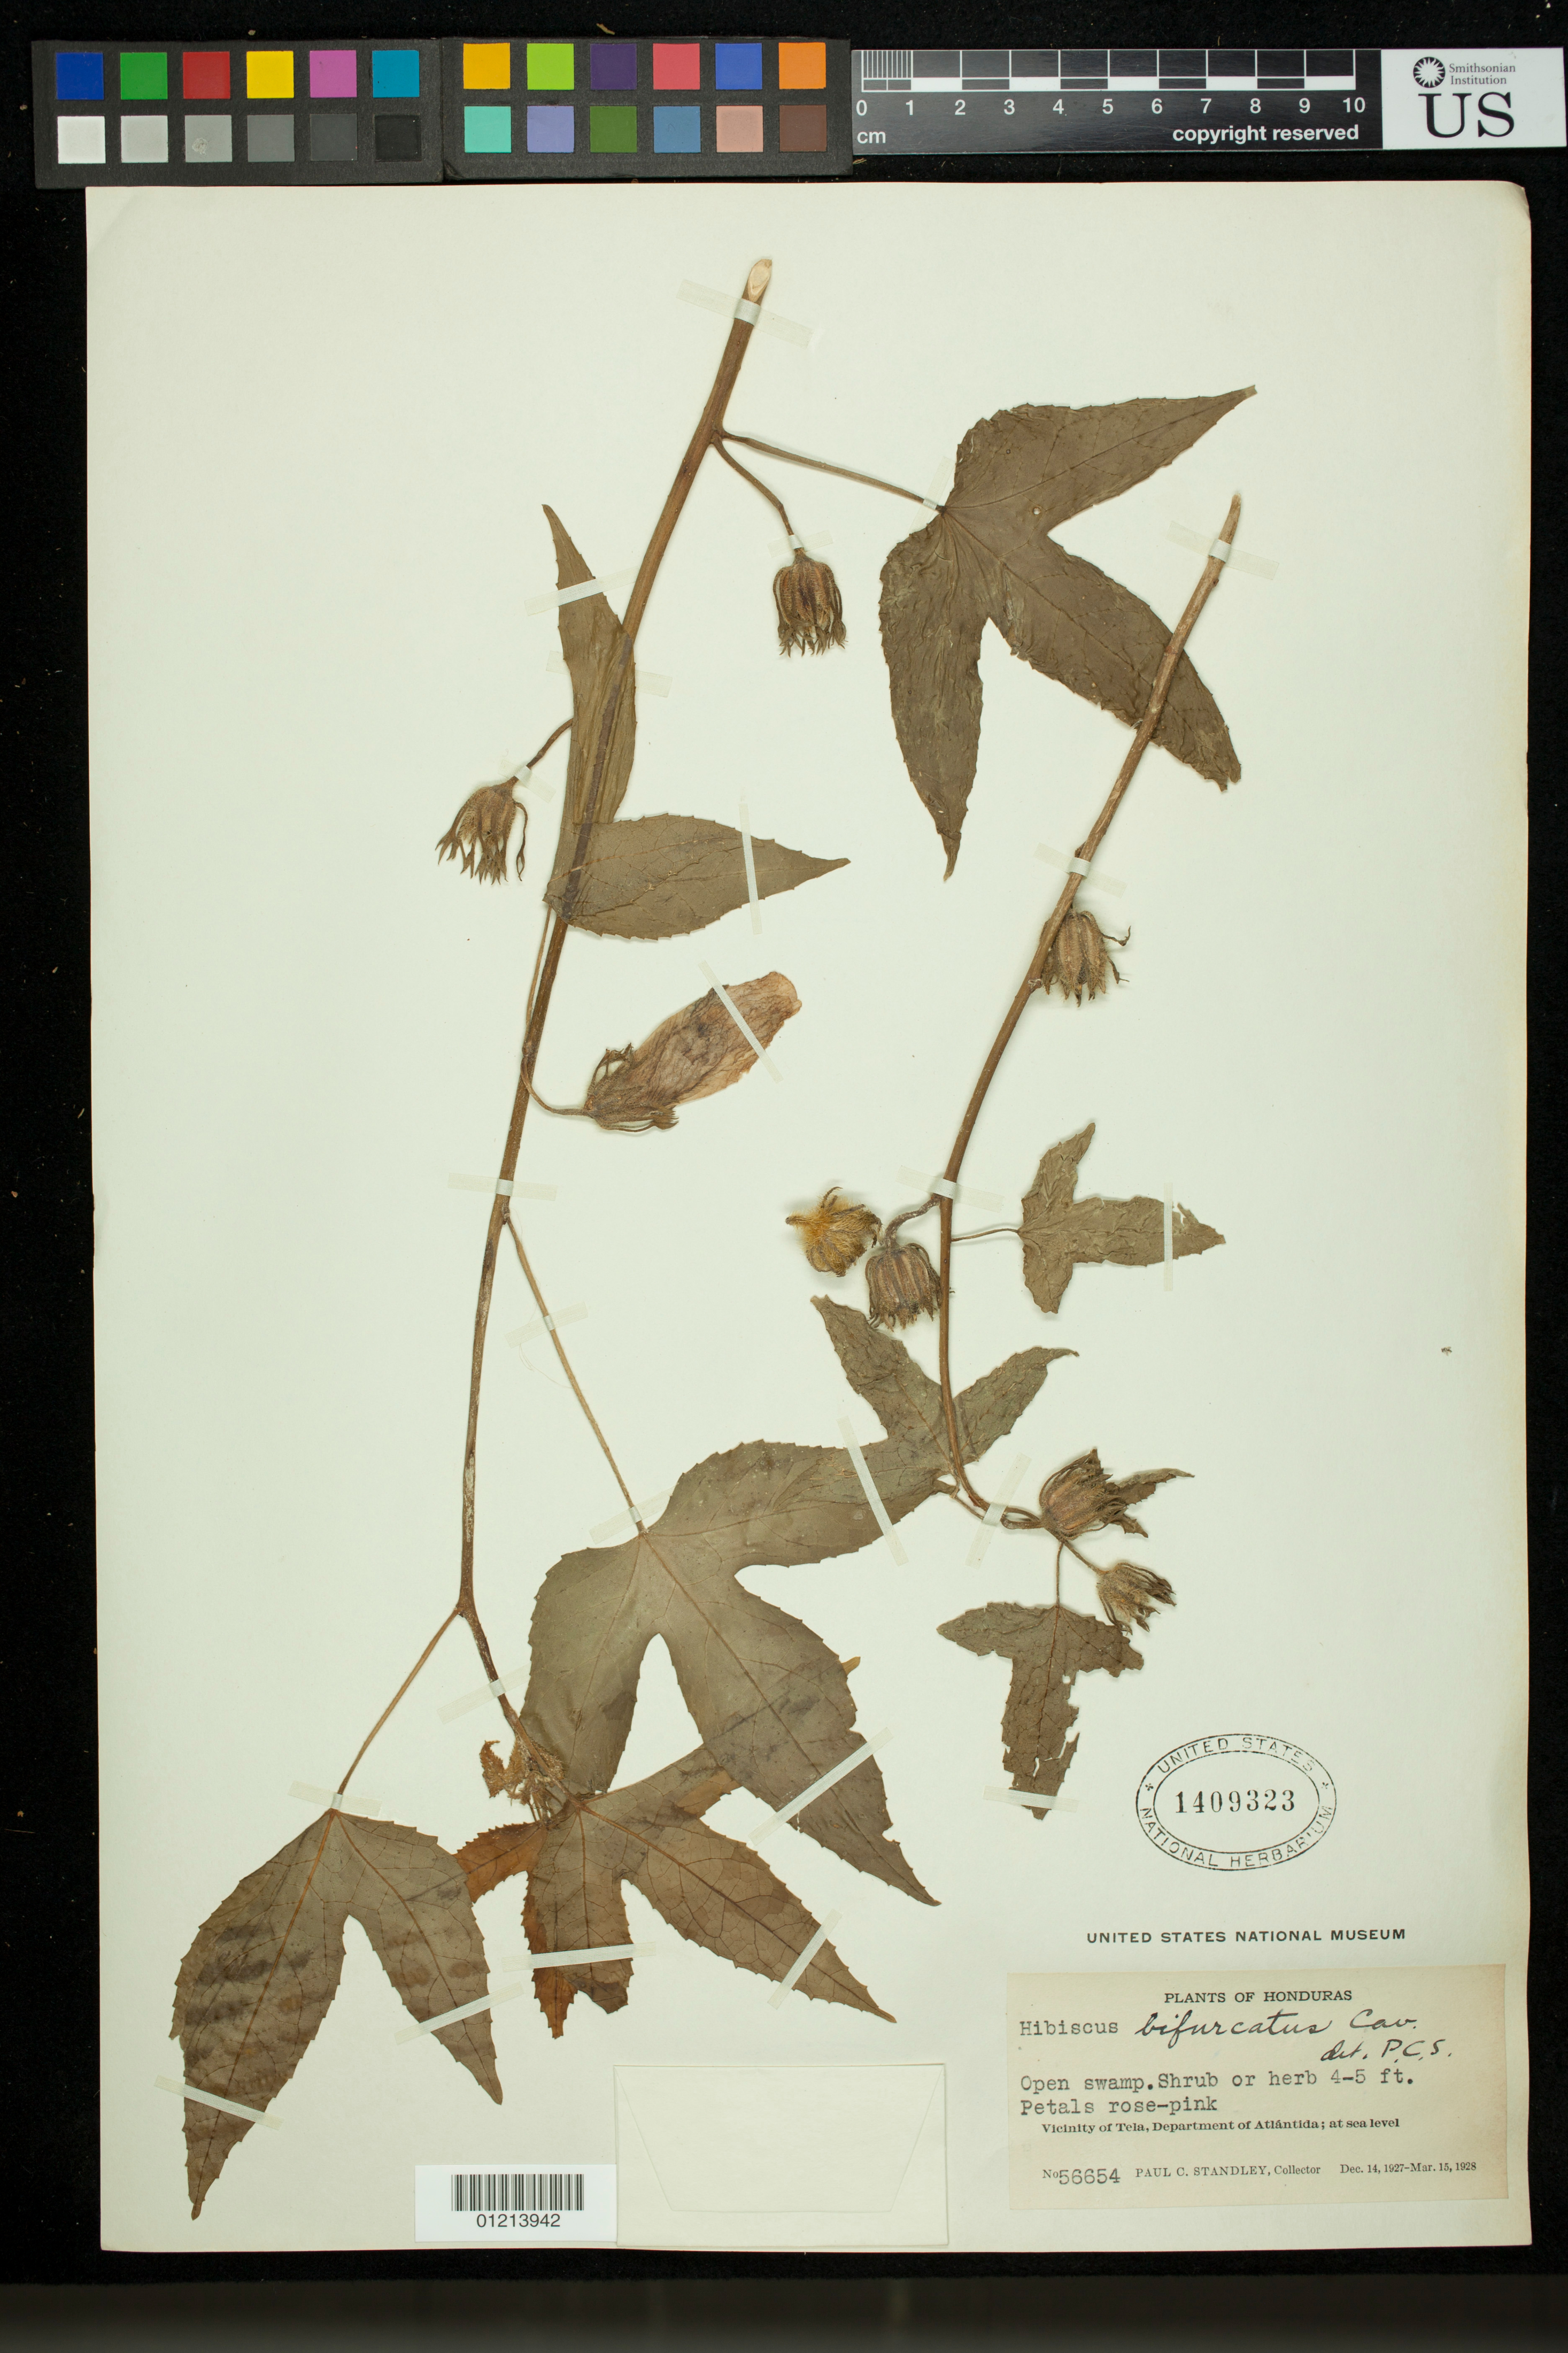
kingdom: Plantae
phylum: Tracheophyta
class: Magnoliopsida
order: Malvales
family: Malvaceae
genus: Sabdariffa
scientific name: Sabdariffa bifurcata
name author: (Cav.) M.C. Duarte & V.N.Yoshikawa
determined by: Dorr, Laurence J., Curator (BOT), Smithsonian Institution - National Museum of Natural History (UNITED STATES)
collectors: P. C. Standley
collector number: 56654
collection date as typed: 14 Dec 1927 to 15 Mar 1928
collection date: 1927-12-14/1928-03-15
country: Honduras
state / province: Atlántida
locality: Vicinity of Tela, Department of Atlántida.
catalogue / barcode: US 1409323